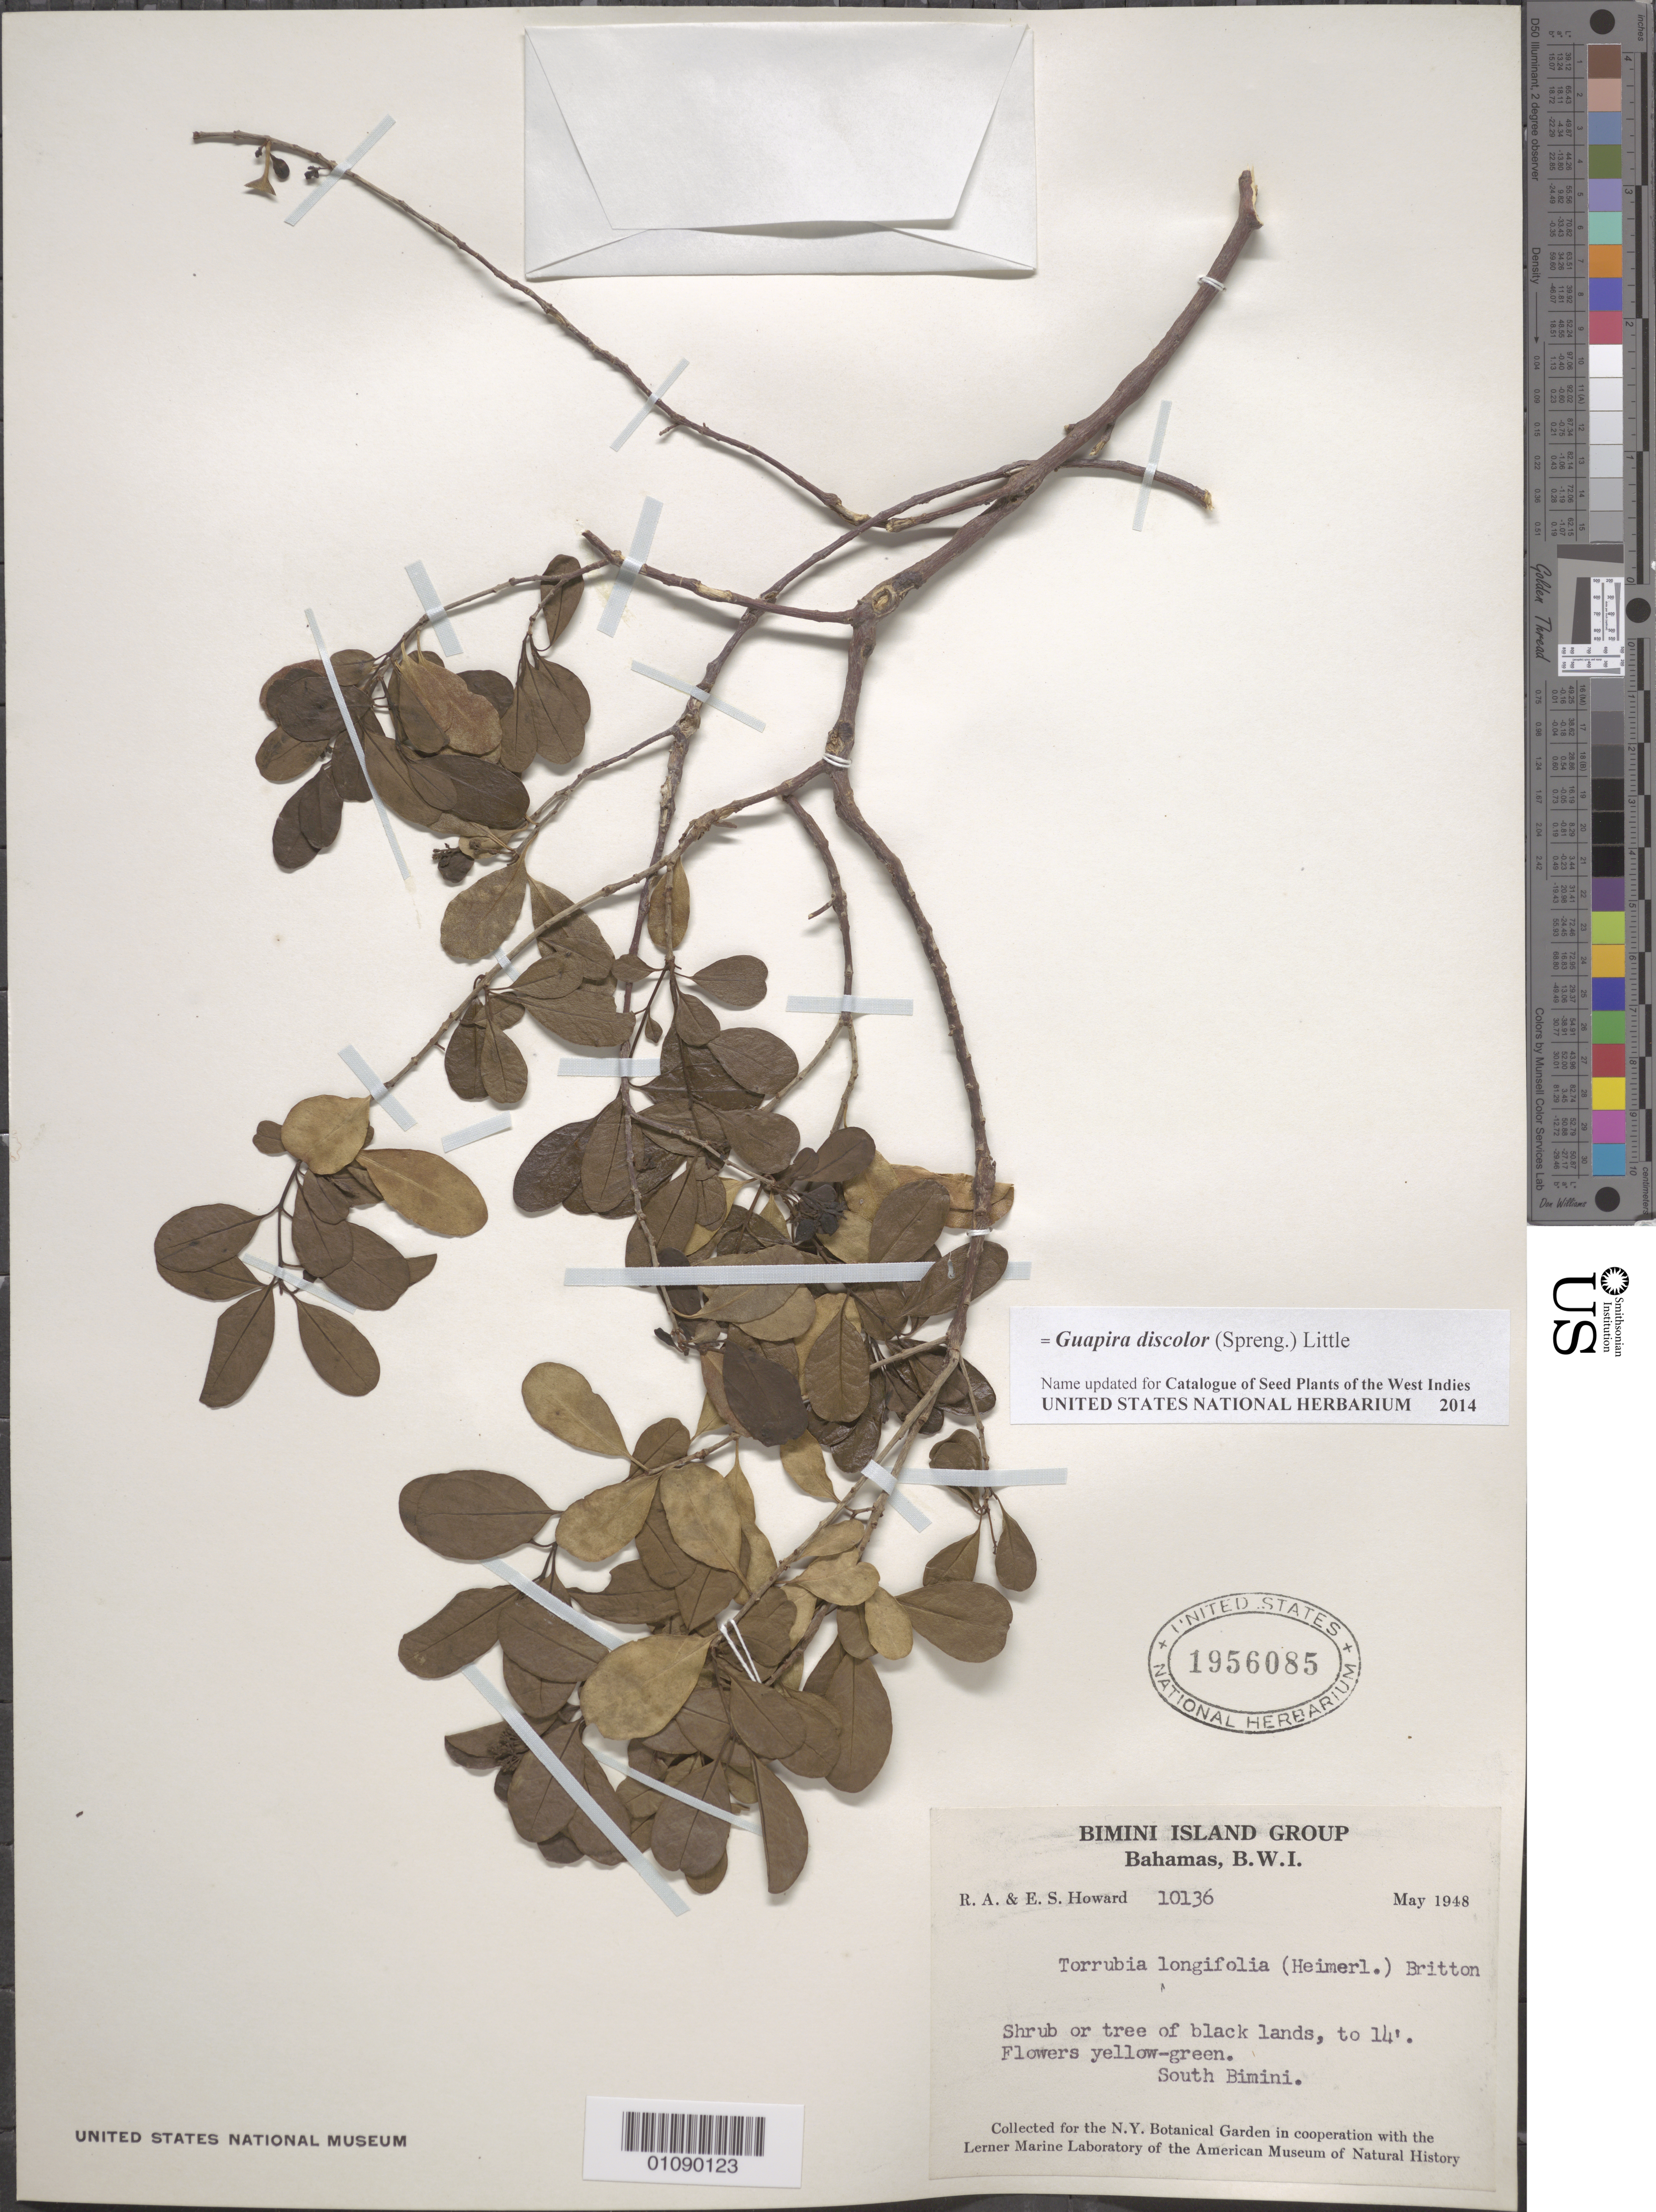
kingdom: Plantae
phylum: Tracheophyta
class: Magnoliopsida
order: Caryophyllales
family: Nyctaginaceae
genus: Guapira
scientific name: Guapira discolor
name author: (Spreng.) Little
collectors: E. S. Howard & R. A. Howard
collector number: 10136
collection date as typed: May 1948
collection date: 1948-05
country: Bahamas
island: South Bimini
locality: South Bimini.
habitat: Black lands.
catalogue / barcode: US 1956085